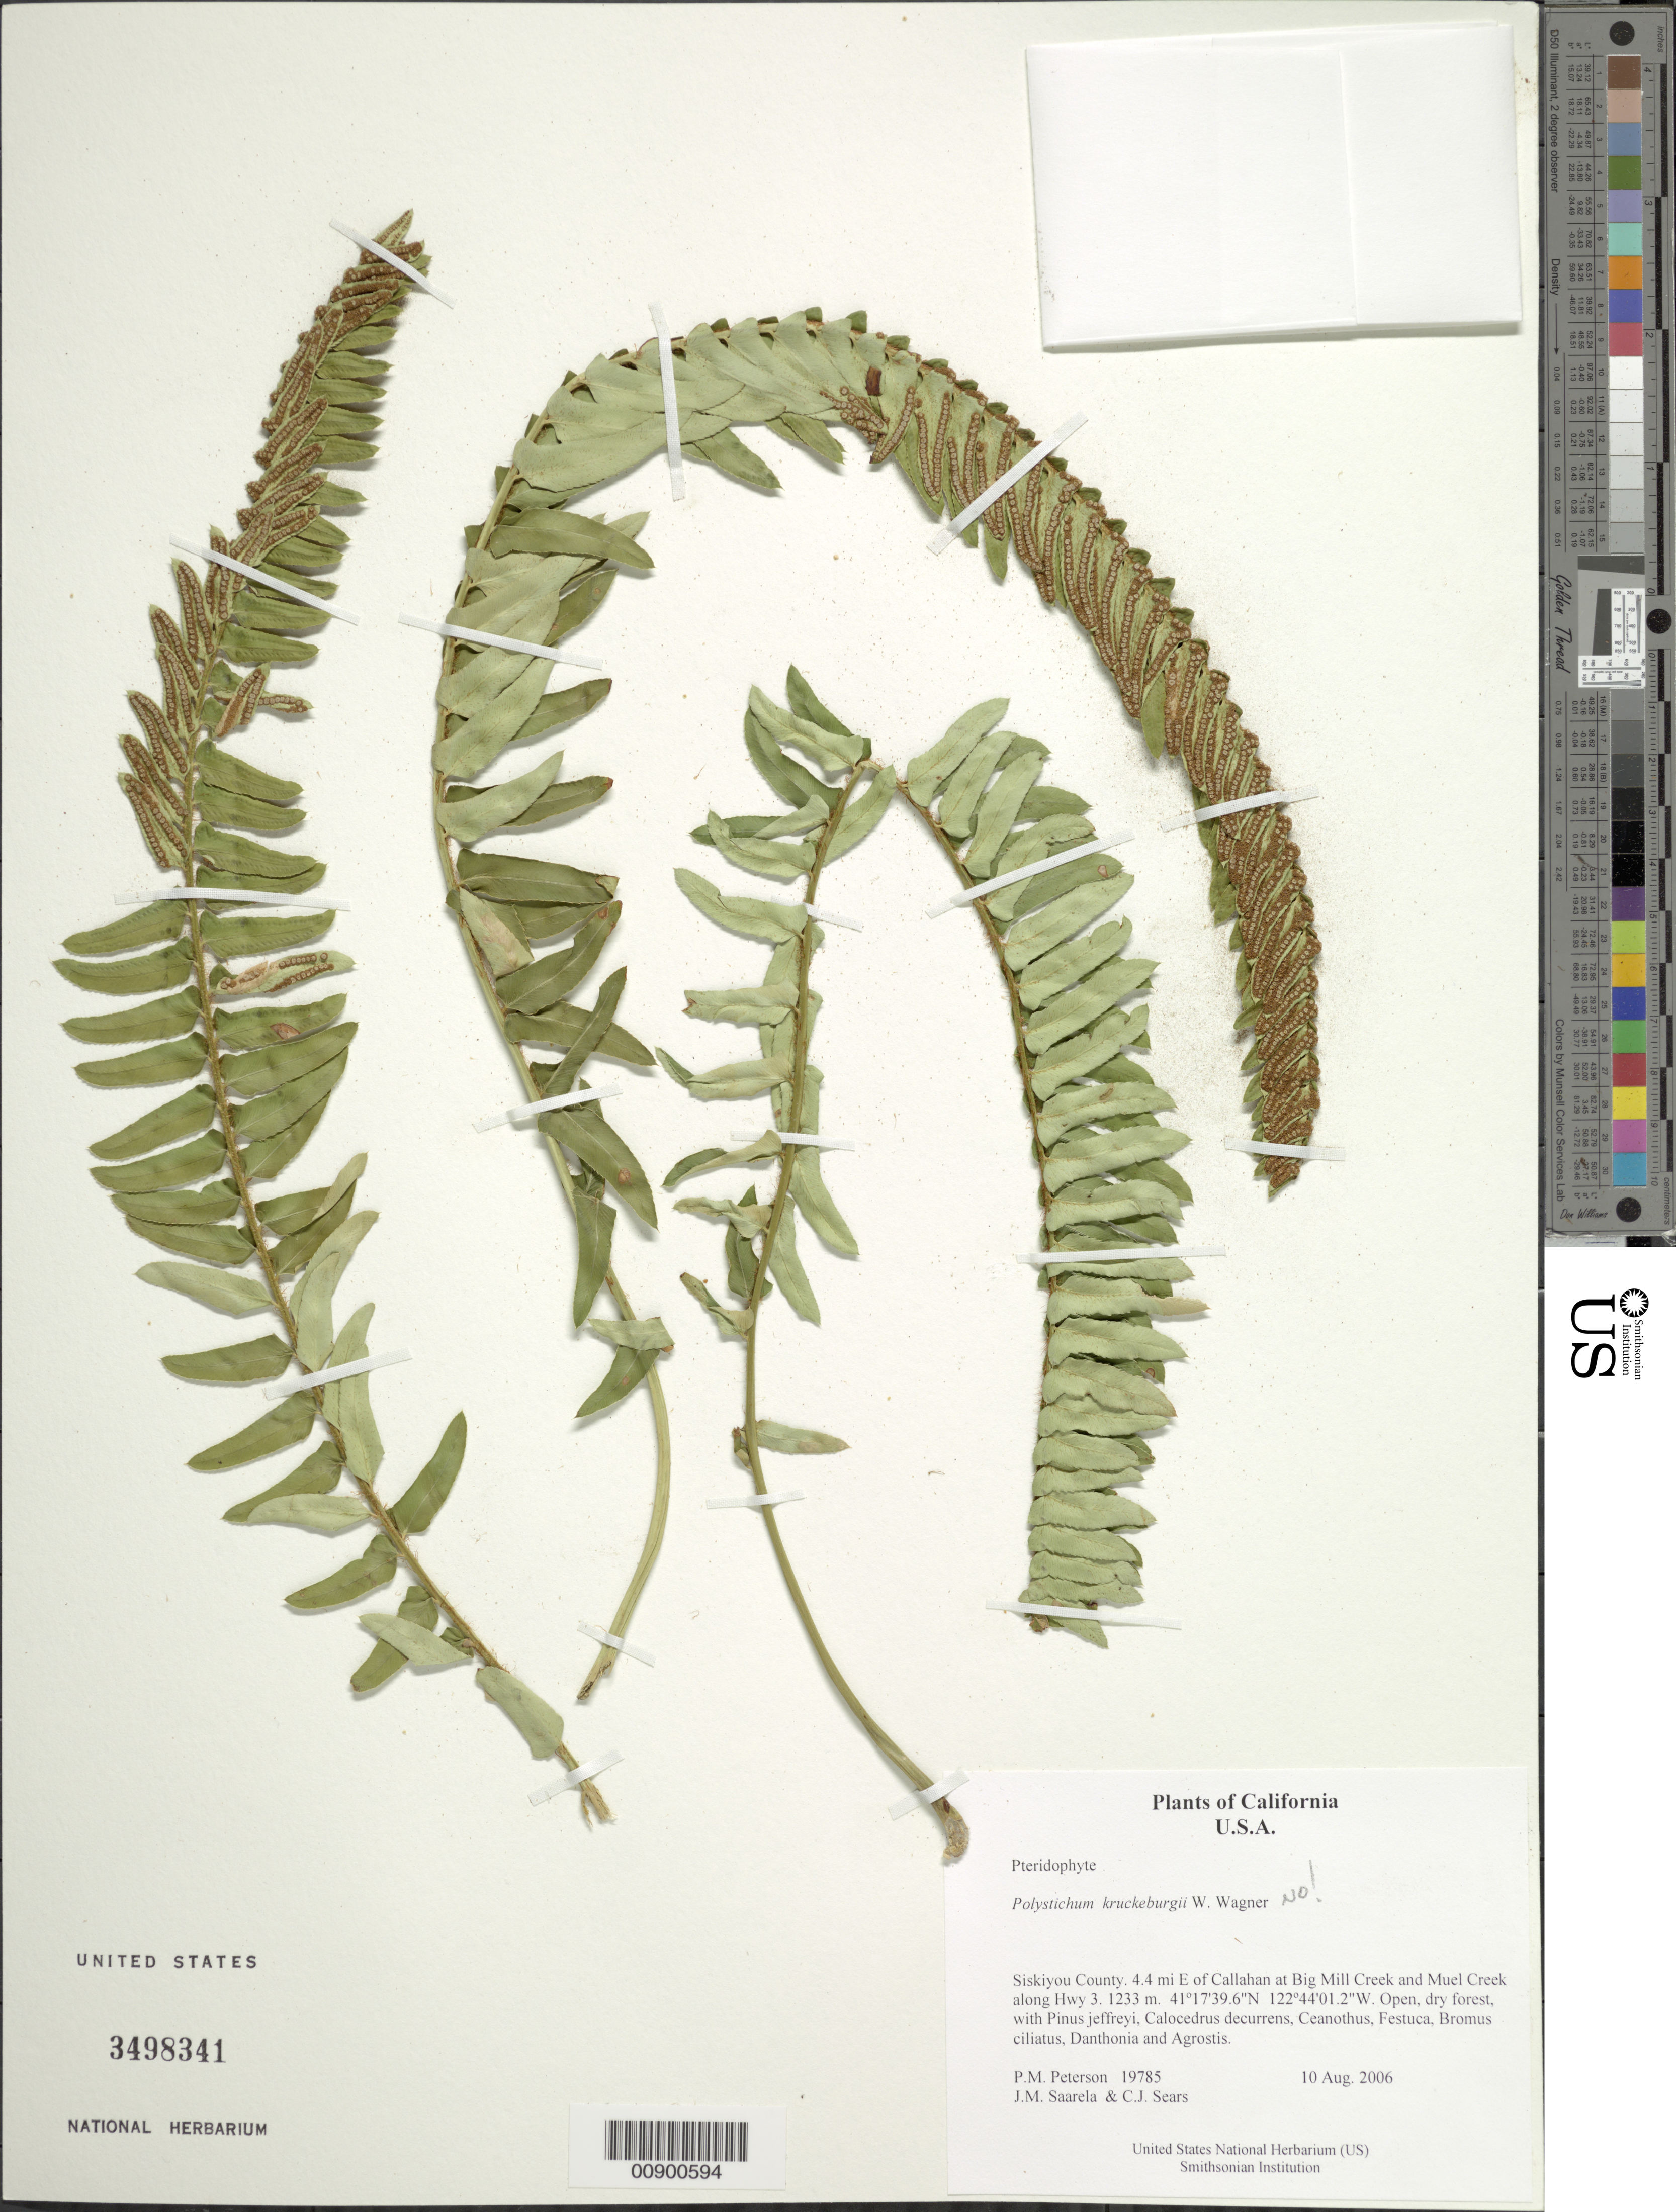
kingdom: Plantae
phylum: Tracheophyta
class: Polypodiopsida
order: Polypodiales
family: Dryopteridaceae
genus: Polystichum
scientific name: Polystichum imbricans subsp. imbricans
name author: (D.C. Eaton) D.H. Wagner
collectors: P. M. Peterson, J. Saarela & C. Sears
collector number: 19785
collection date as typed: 10 Aug 2006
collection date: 2006-08-10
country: United States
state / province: California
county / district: Siskiyou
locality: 4.4 mi E of Callahan at Big Mill Creek and Muel Creek along Hwy 3.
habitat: Open, dry forest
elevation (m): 1233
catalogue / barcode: US 3498341